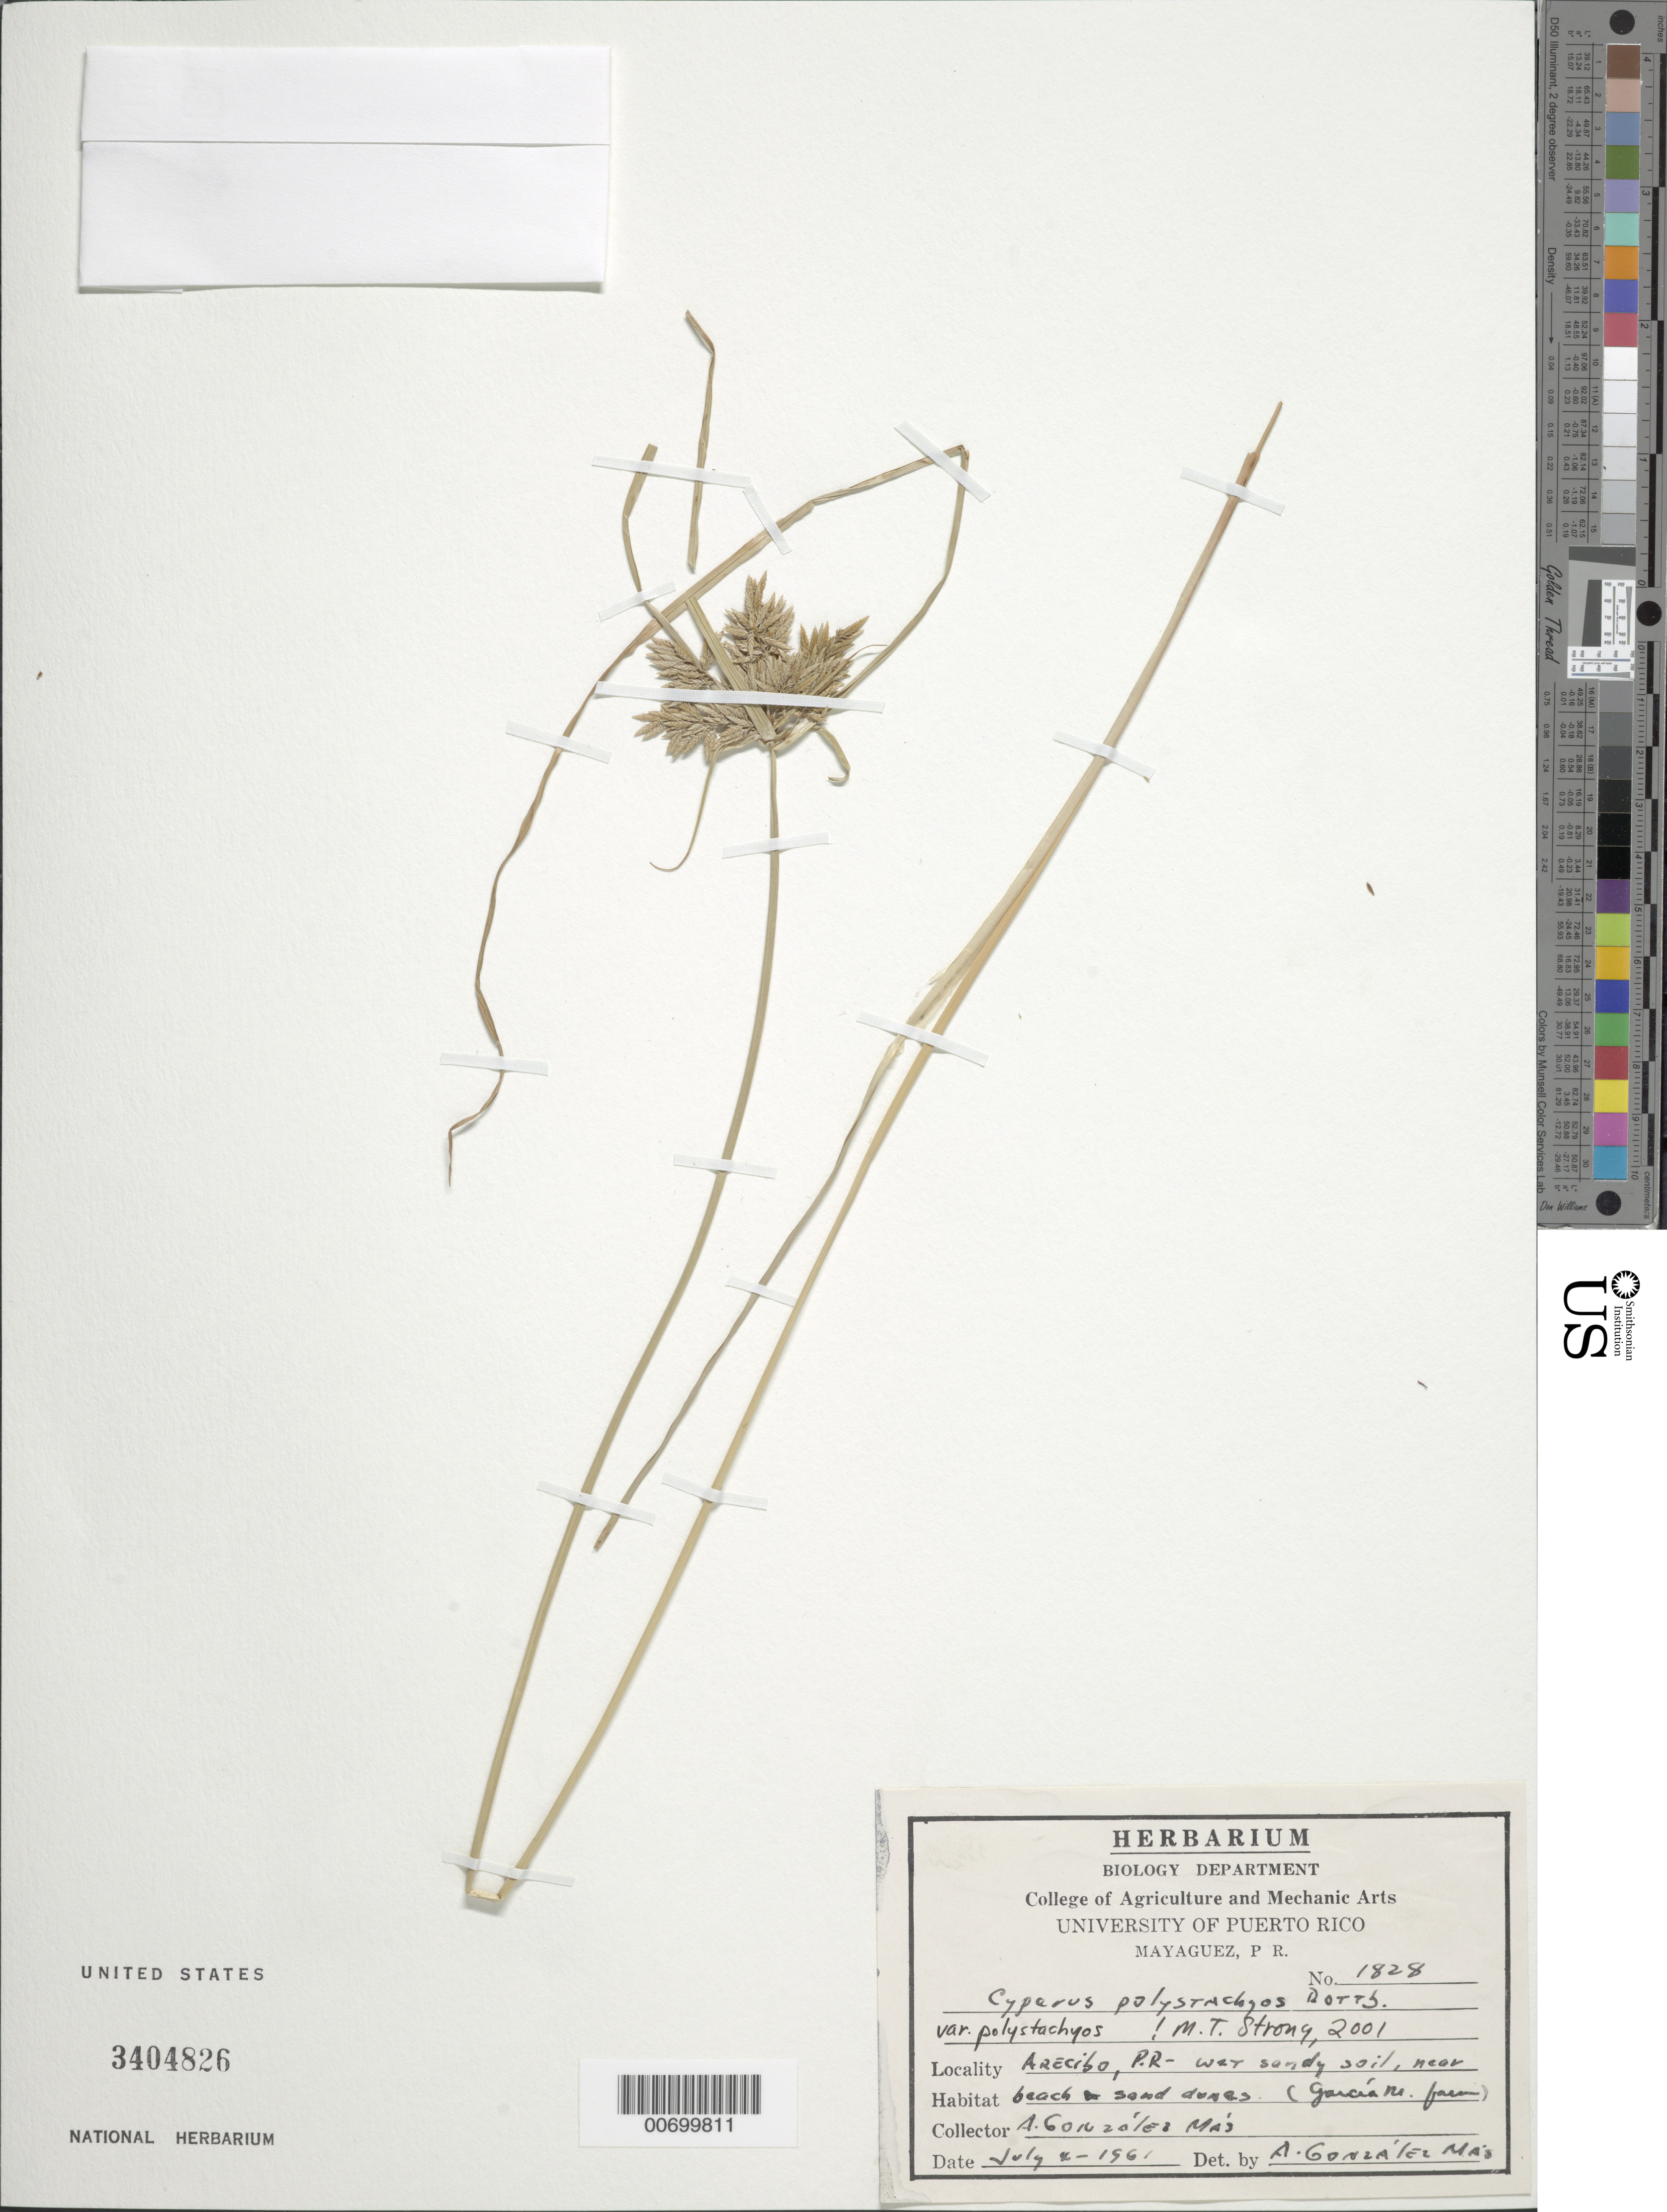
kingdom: Plantae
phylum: Tracheophyta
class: Liliopsida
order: Poales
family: Cyperaceae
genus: Cyperus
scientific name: Cyperus polystachyos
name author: Rottb.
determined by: Strong, M. T., (US), Smithsonian Institution - National Museum of Natural History (UNITED STATES)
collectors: A. González Más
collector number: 1828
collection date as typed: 04 Jul 1961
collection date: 1961-07-04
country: Puerto Rico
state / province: Arecibo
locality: Arecibo.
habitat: Wet sandy soil, near beach and sand dunes.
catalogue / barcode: US 3404826